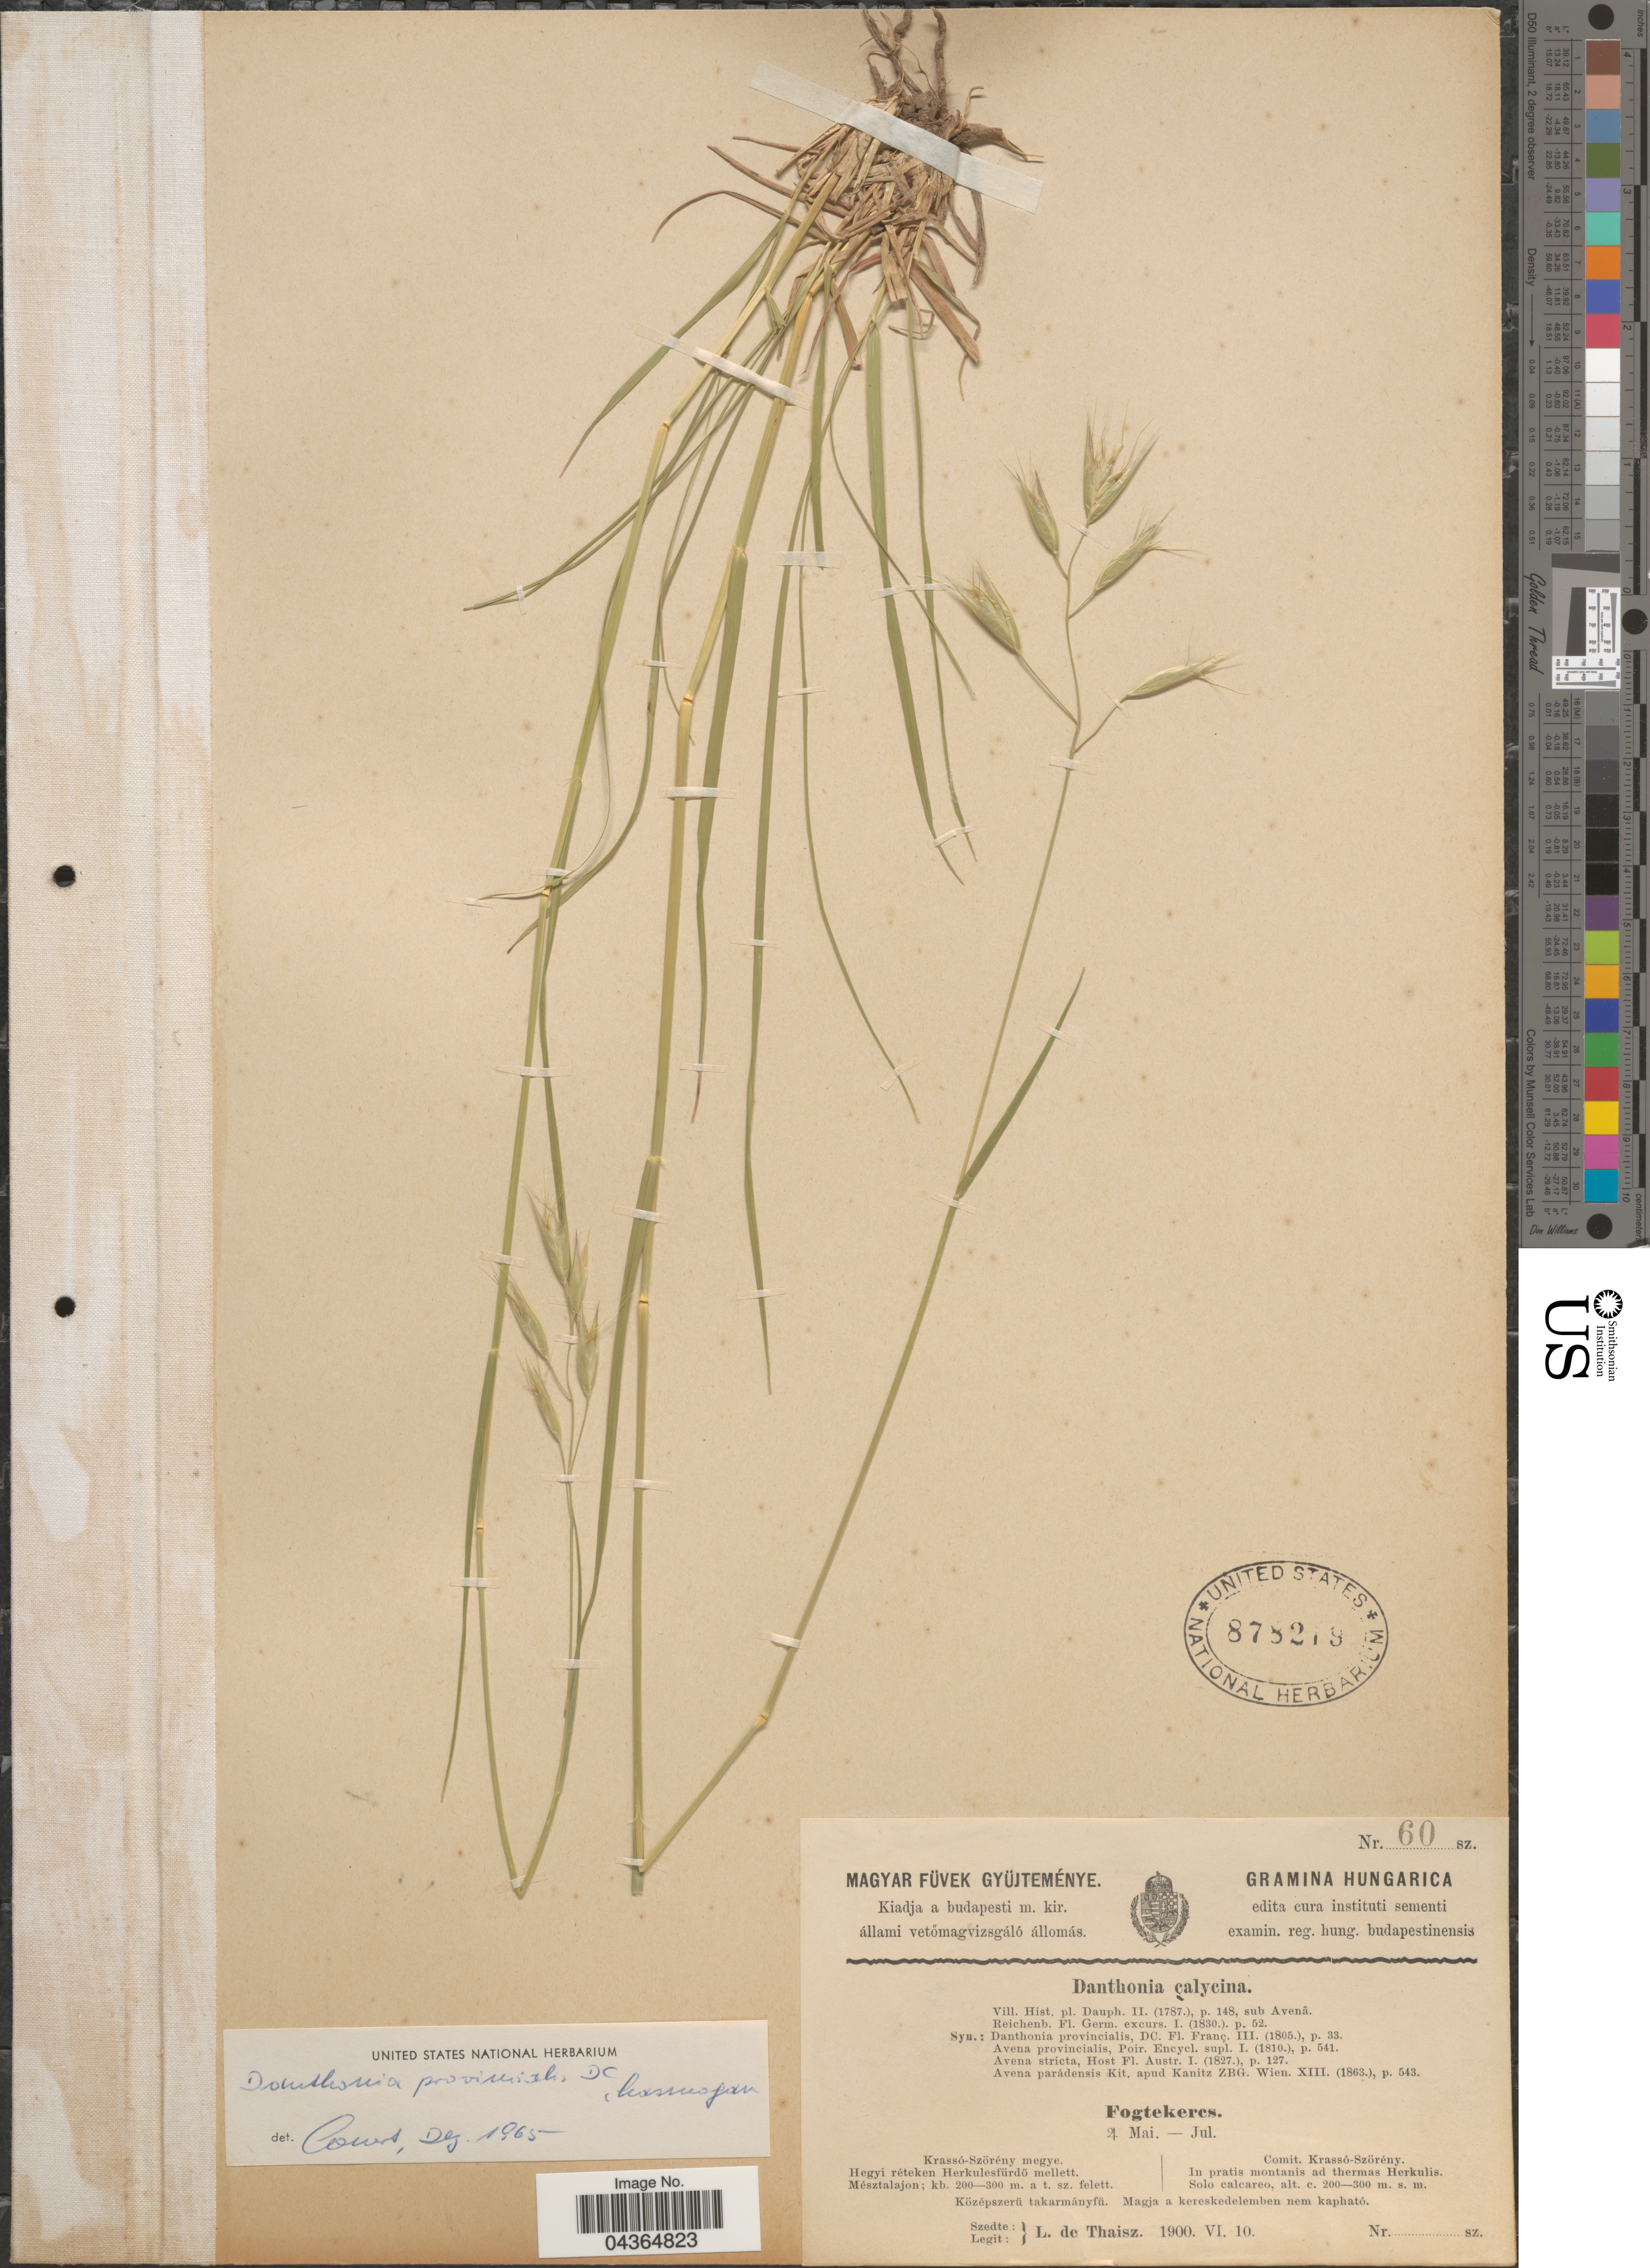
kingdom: Plantae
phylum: Tracheophyta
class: Liliopsida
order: Poales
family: Poaceae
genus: Danthonia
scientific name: Danthonia alpina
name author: Vest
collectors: L. Thaisz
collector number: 60sz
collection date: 1900-06-10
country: Hungary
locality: Comit. Krassó-Szörény. In pratis montanis ad thermas Herkulis.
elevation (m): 200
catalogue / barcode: US 878219